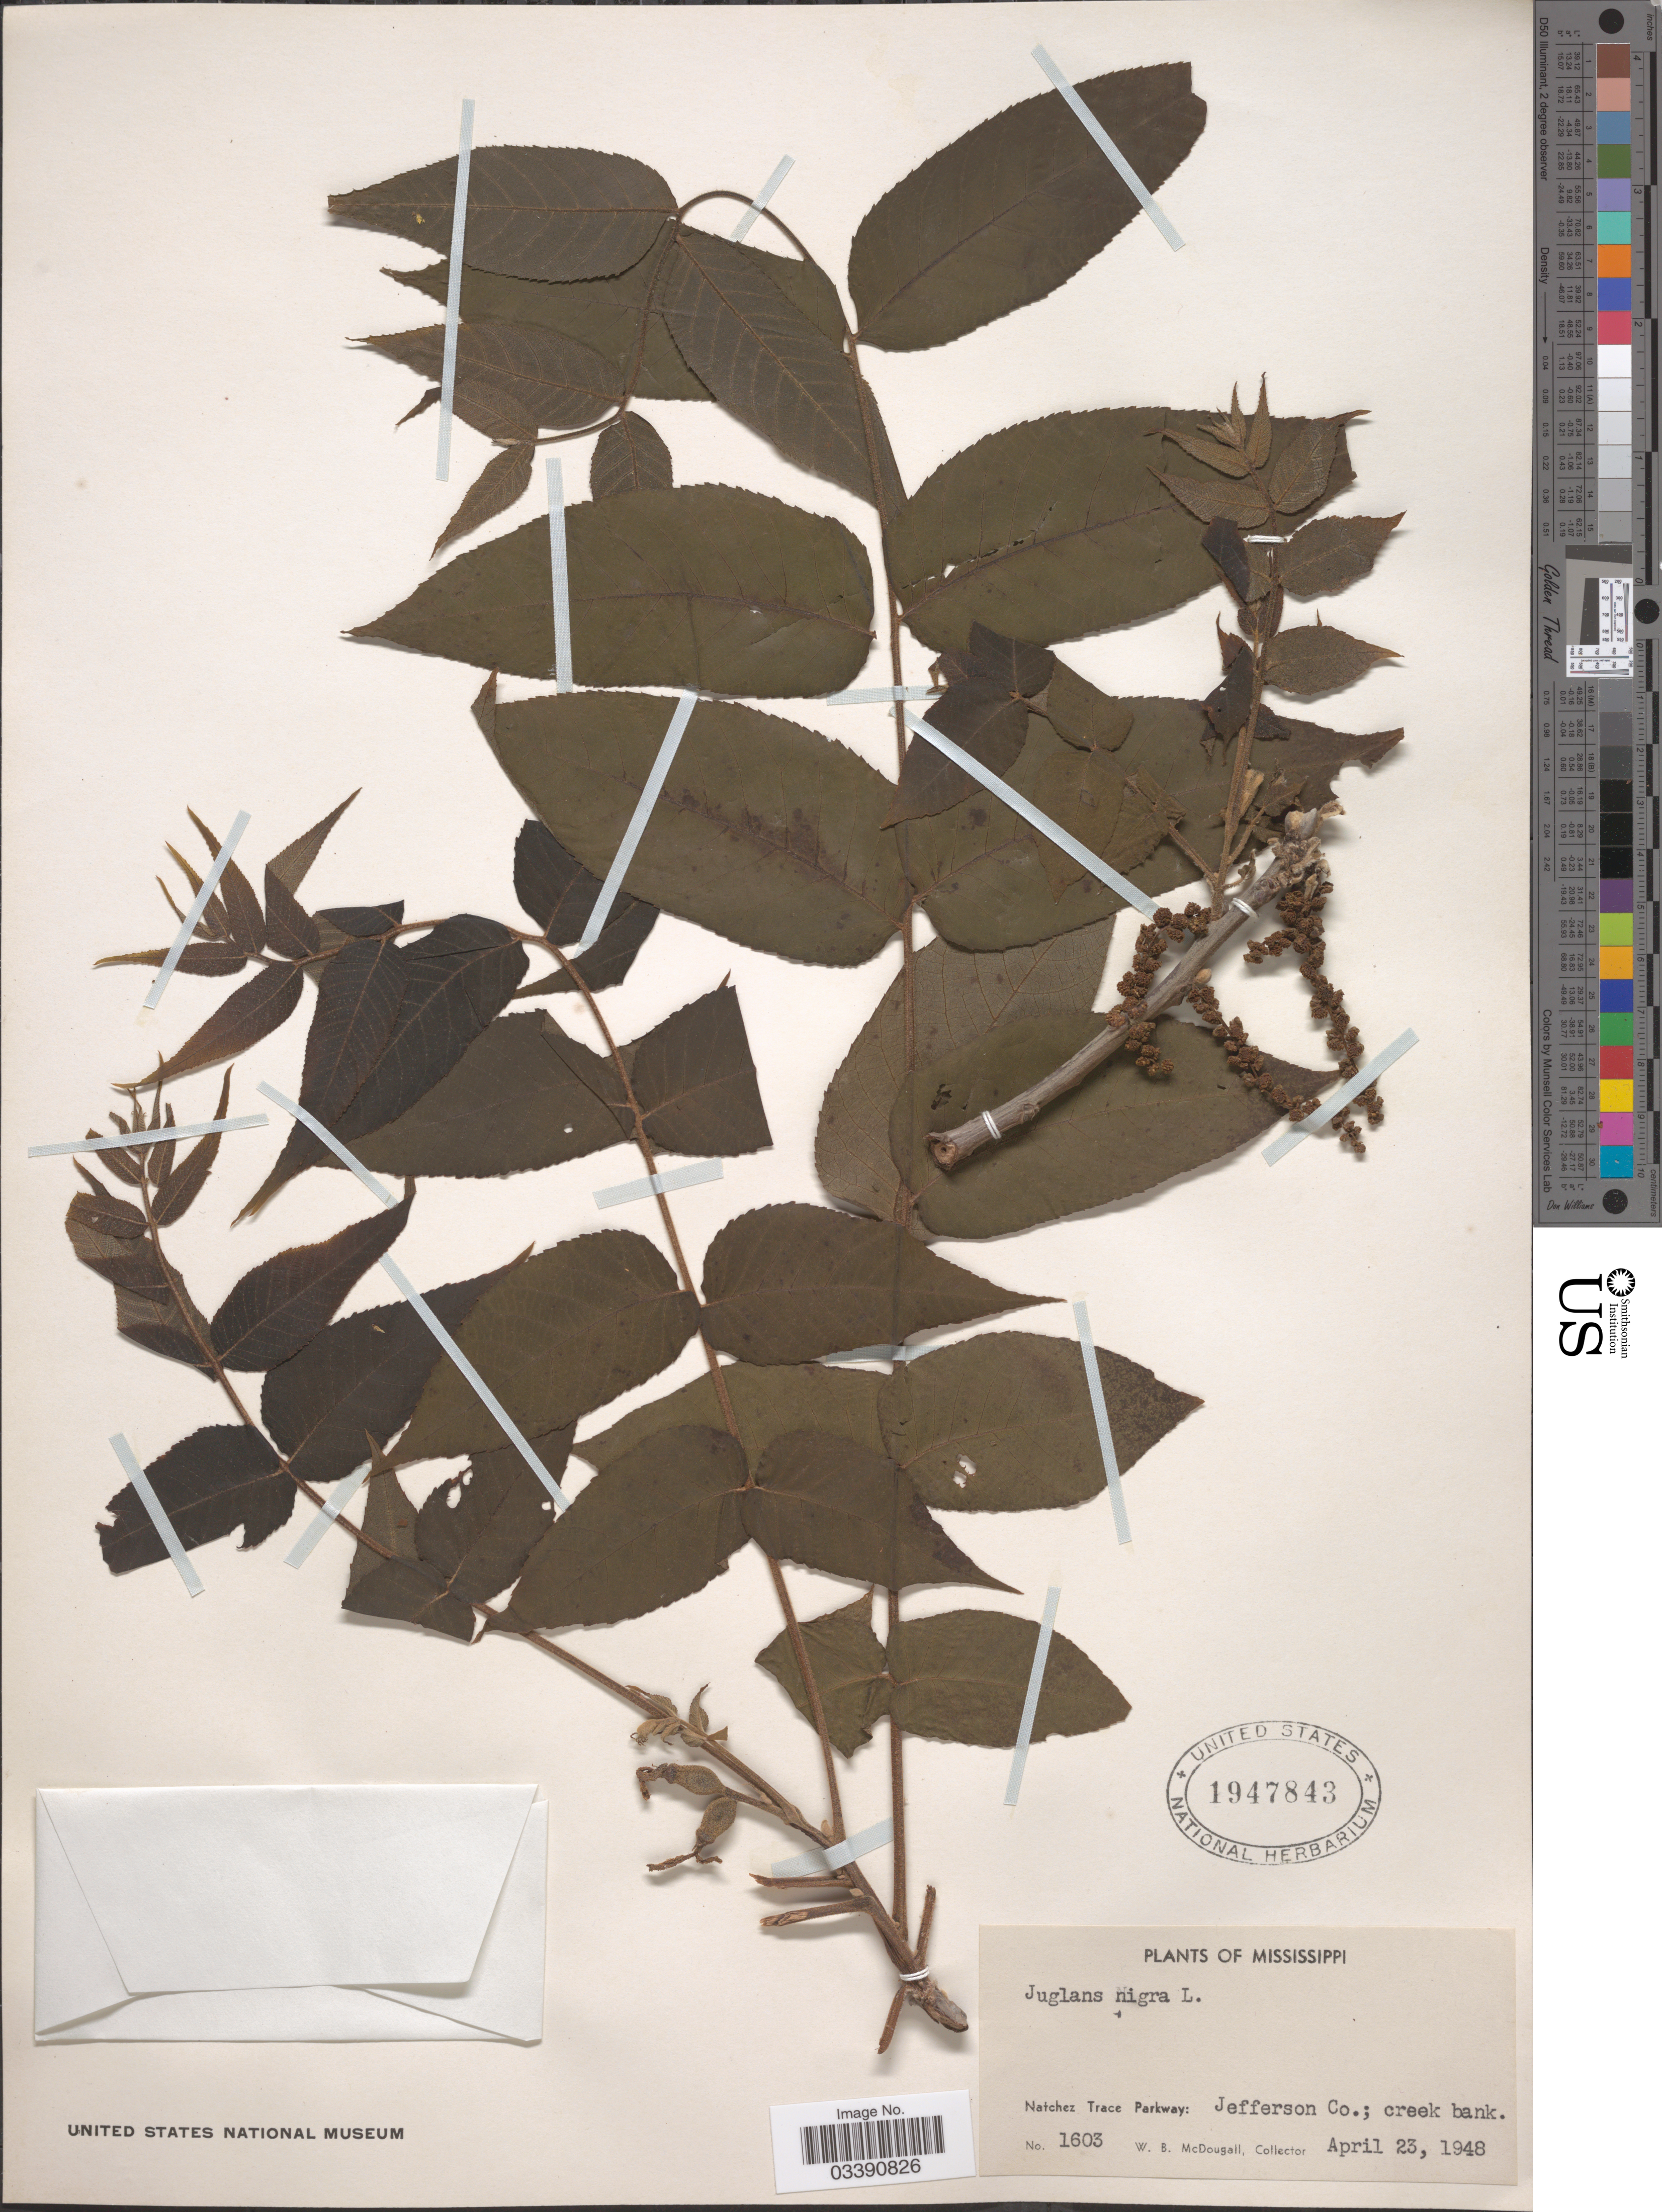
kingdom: Plantae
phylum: Tracheophyta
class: Magnoliopsida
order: Fagales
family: Juglandaceae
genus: Juglans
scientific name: Juglans nigra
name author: L.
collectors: W. B. McDougall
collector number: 1603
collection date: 1948-04-23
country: United States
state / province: Mississippi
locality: Natchez Trace Parkway: Jefferson Co.; creek bank.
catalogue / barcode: US 1947843